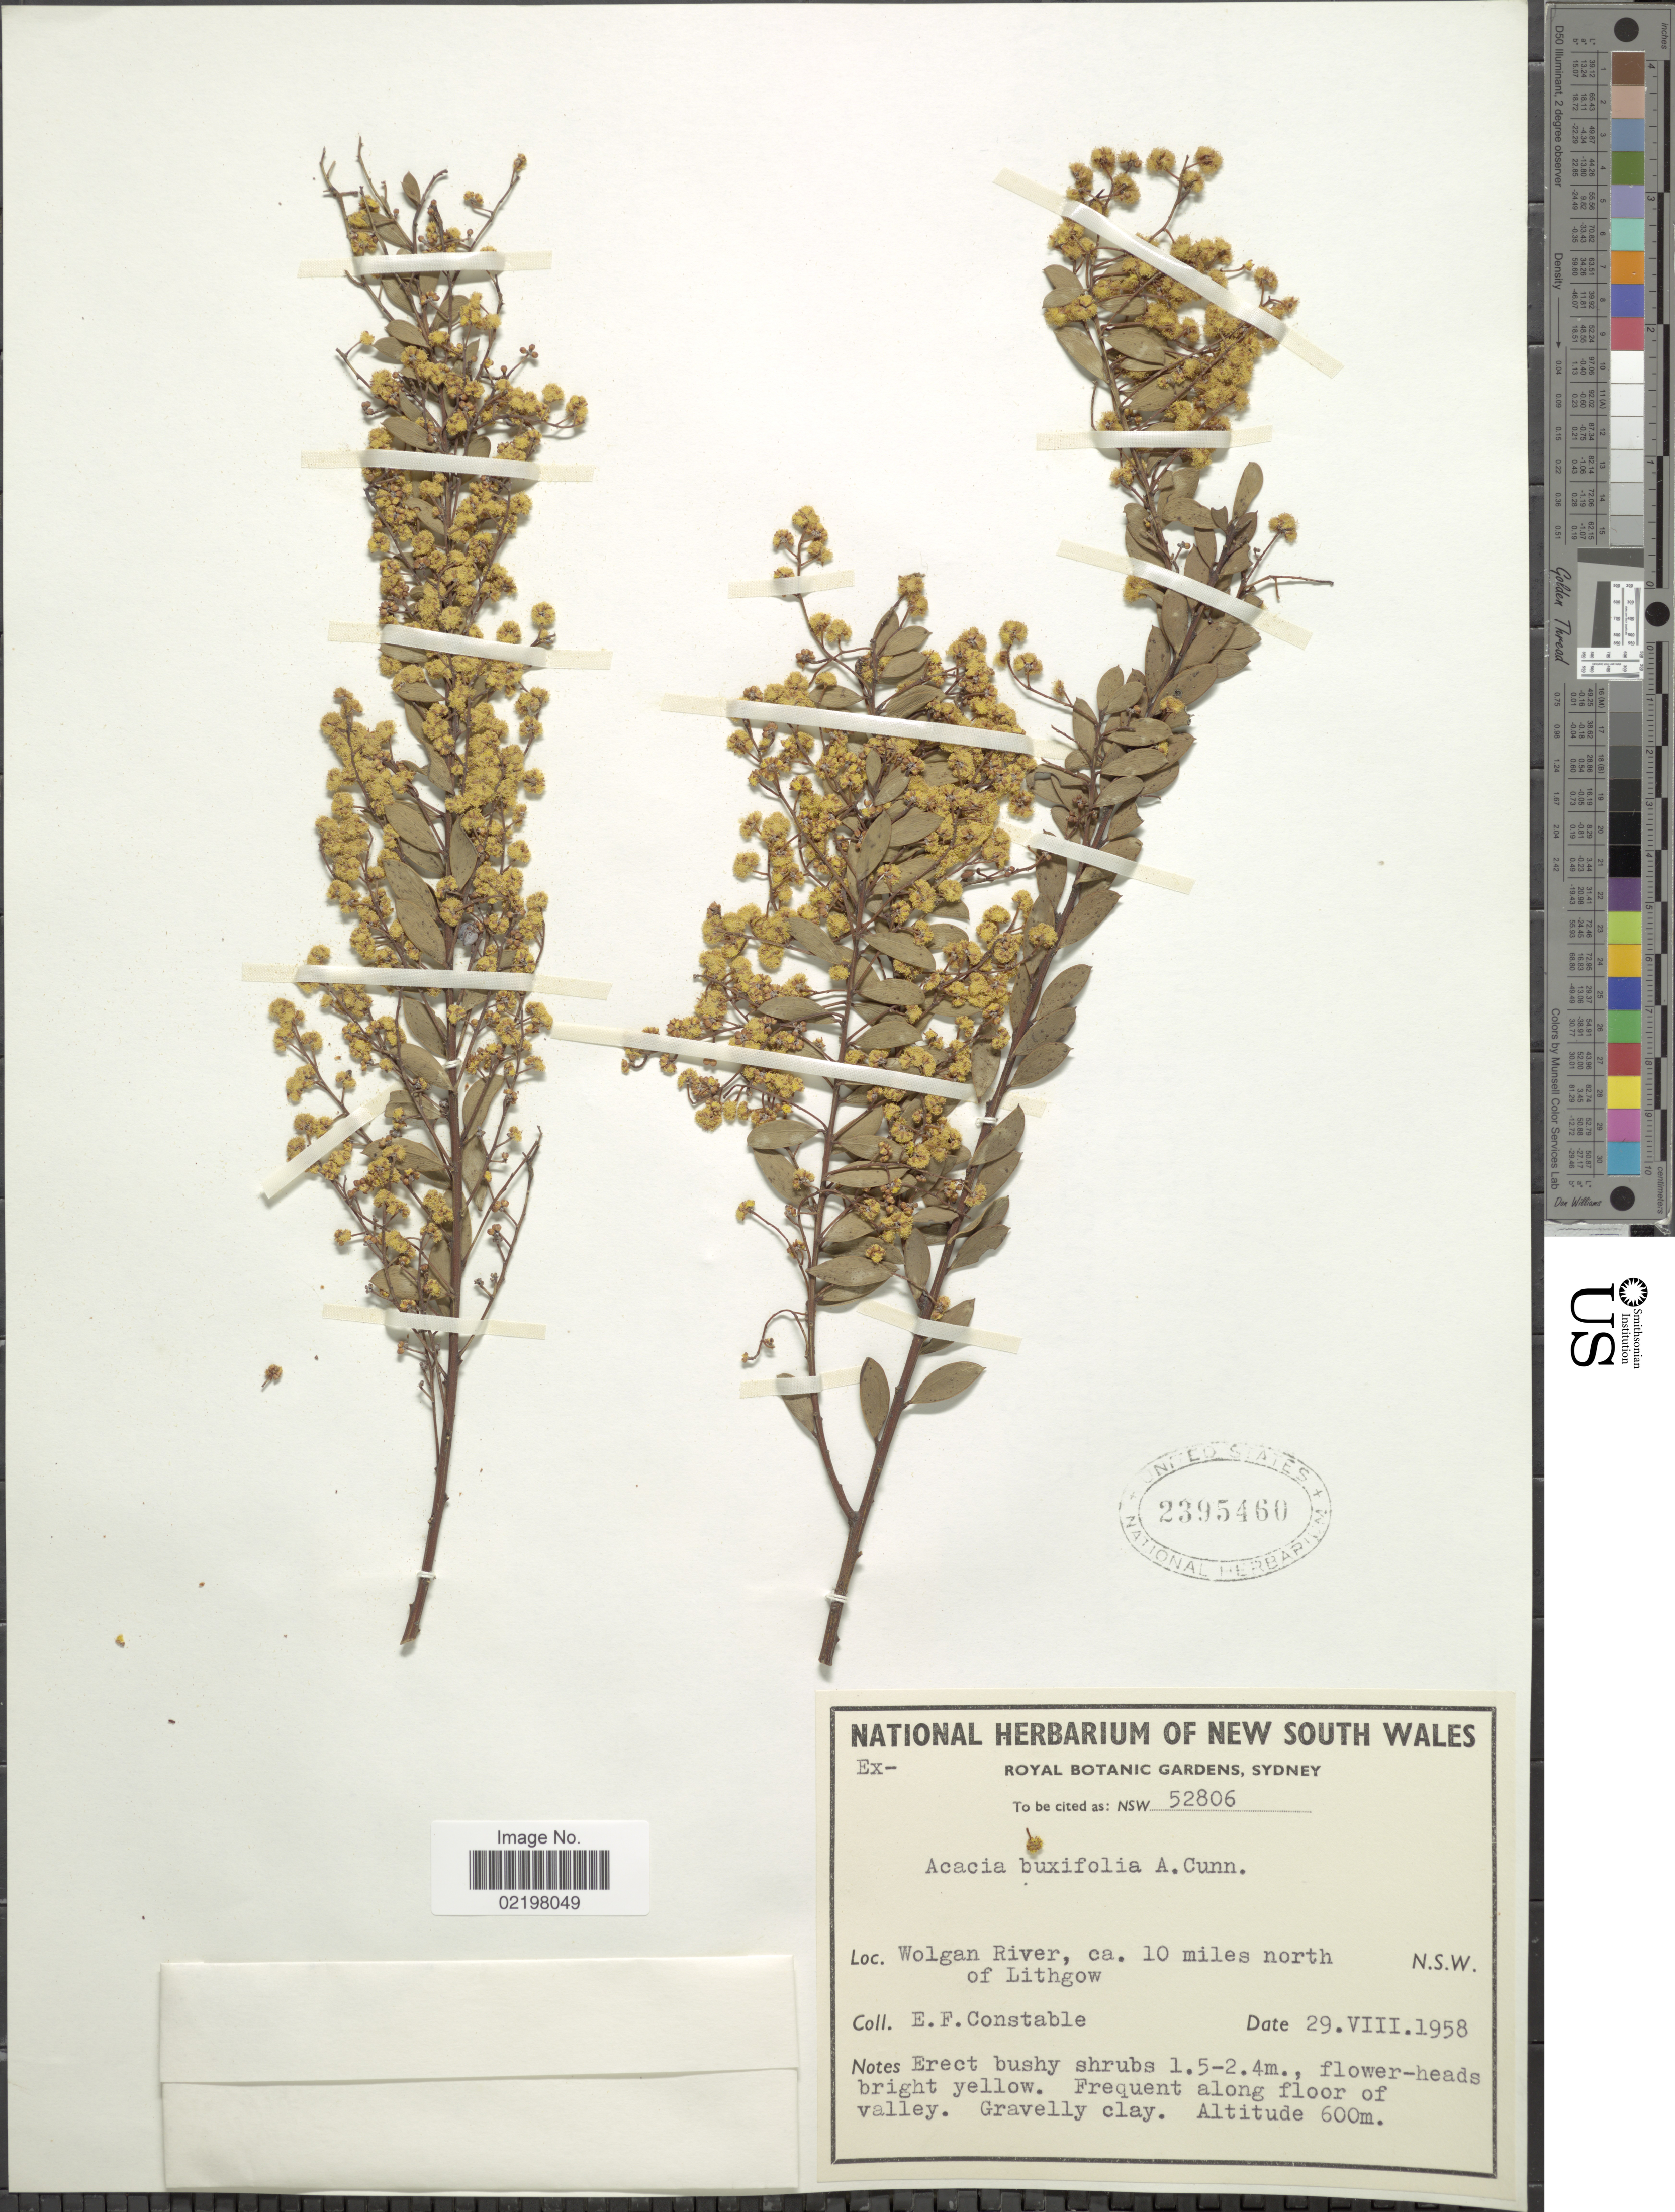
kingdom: Plantae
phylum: Tracheophyta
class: Magnoliopsida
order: Fabales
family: Fabaceae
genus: Acacia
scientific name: Acacia buxifolia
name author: A. Cunn.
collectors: E. F. Constable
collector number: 52806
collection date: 1958-08-29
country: Australia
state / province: New South Wales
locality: Wolgan River, 10 miles north of Lithgow, N.S.W.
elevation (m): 600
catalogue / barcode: US 2395460